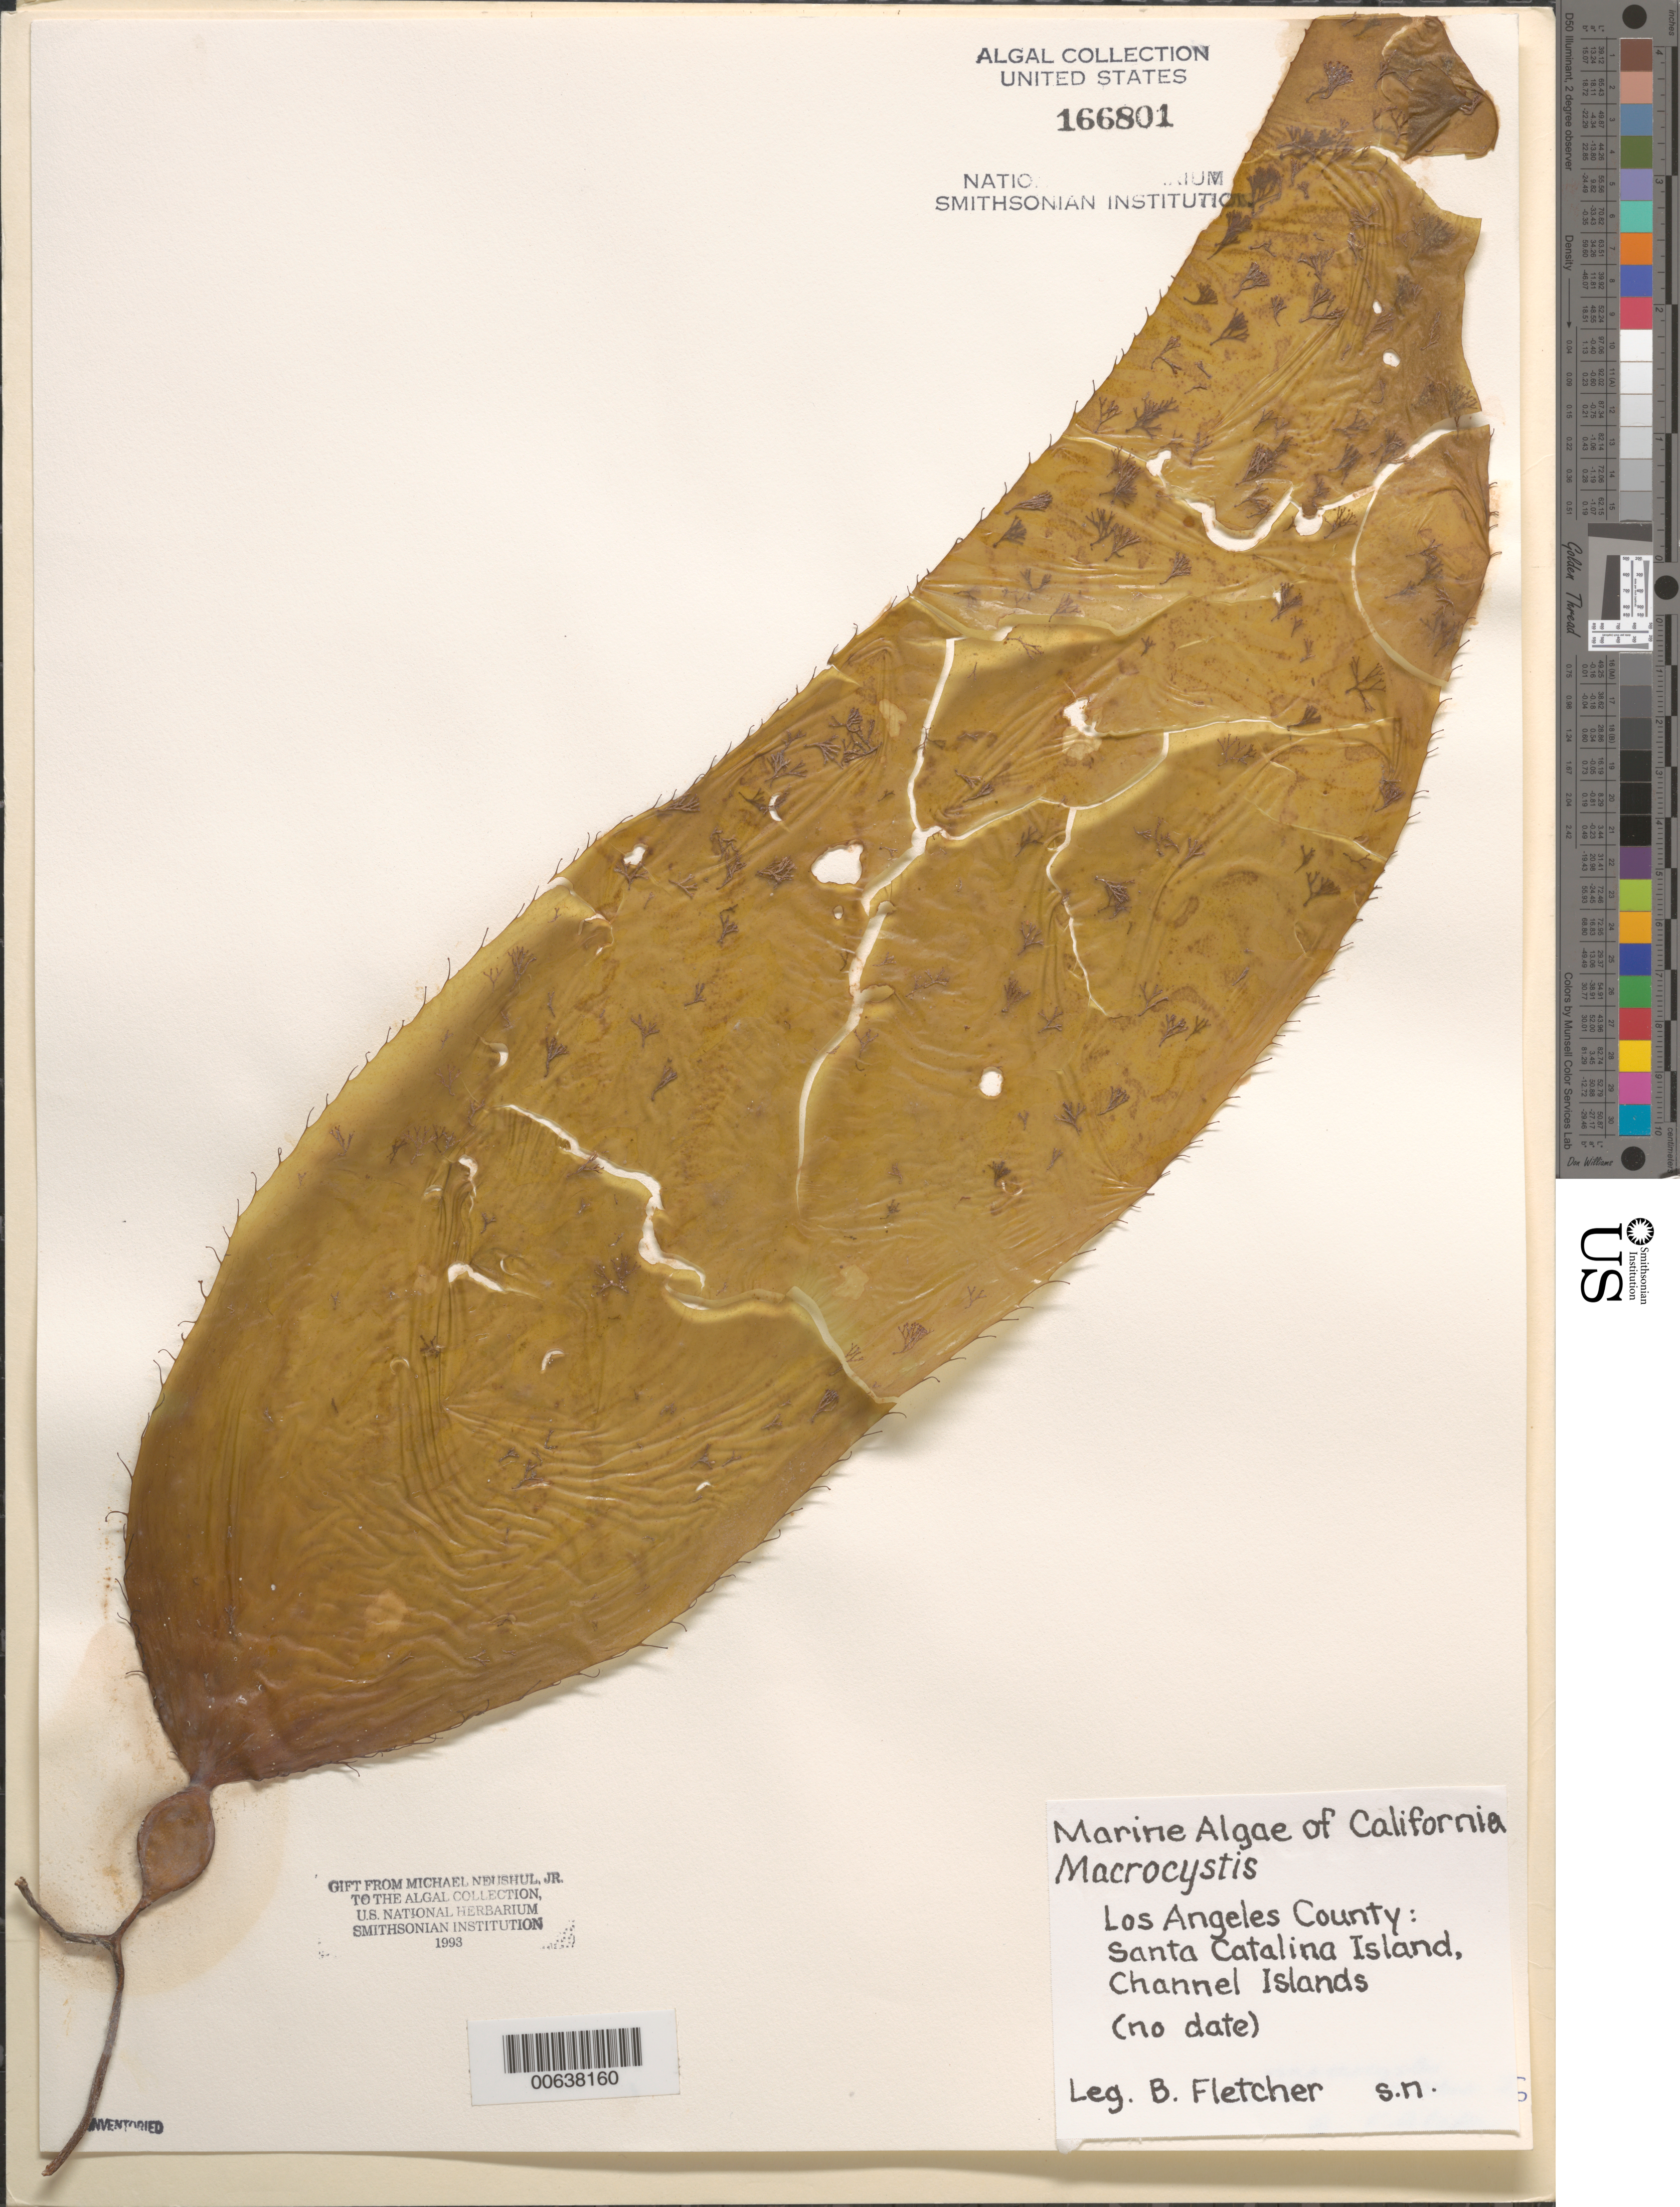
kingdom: Chromista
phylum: Ochrophyta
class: Phaeophyceae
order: Laminariales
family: Laminariaceae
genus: Macrocystis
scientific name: Macrocystis sp.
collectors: B. Fletcher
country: United States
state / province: California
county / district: Los Angeles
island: Santa Catalina Island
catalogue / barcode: US 166801